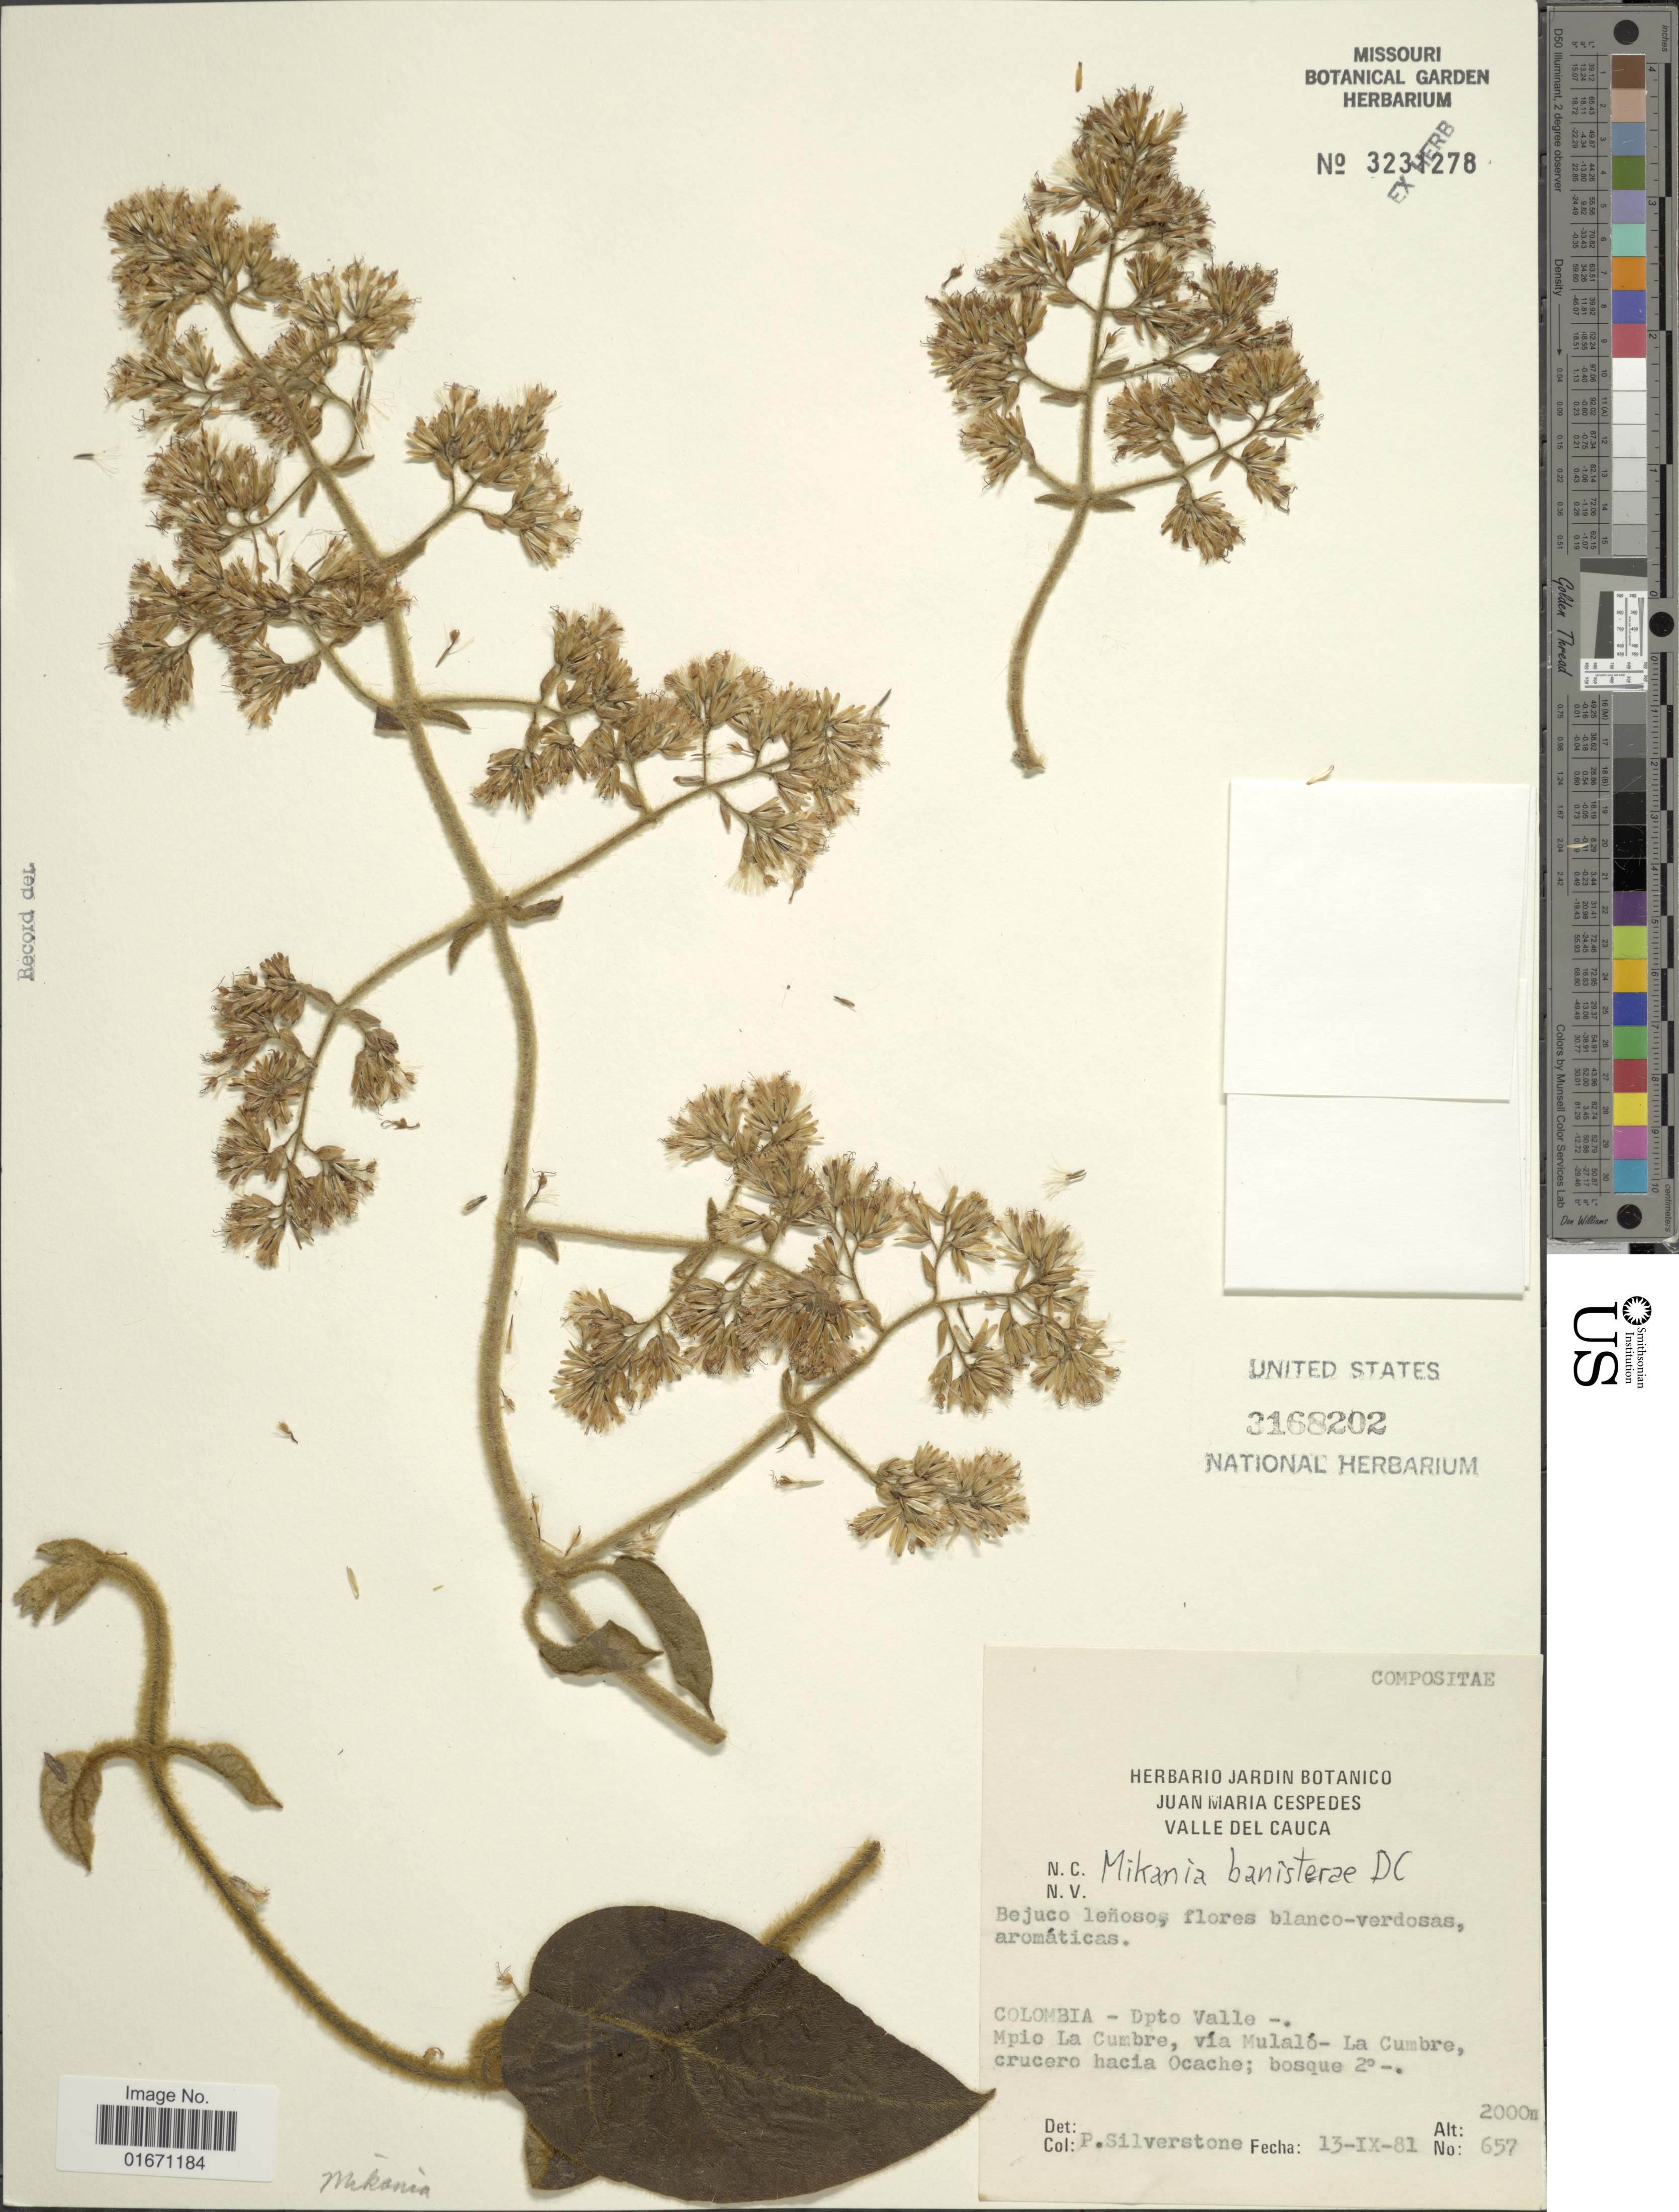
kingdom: Plantae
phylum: Tracheophyta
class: Magnoliopsida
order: Asterales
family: Asteraceae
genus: Mikania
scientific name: Mikania banisteriae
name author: DC.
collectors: P. A. Silverstone-Sopkin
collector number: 657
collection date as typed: Transcribed d/m/y: 13/9/81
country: Colombia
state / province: Valle del Cauca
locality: Dpto Valle, Mpio La Cumbre, via Mulalo-La Cumbre, crucero hacia Ocache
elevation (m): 2000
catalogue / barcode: US 3168202